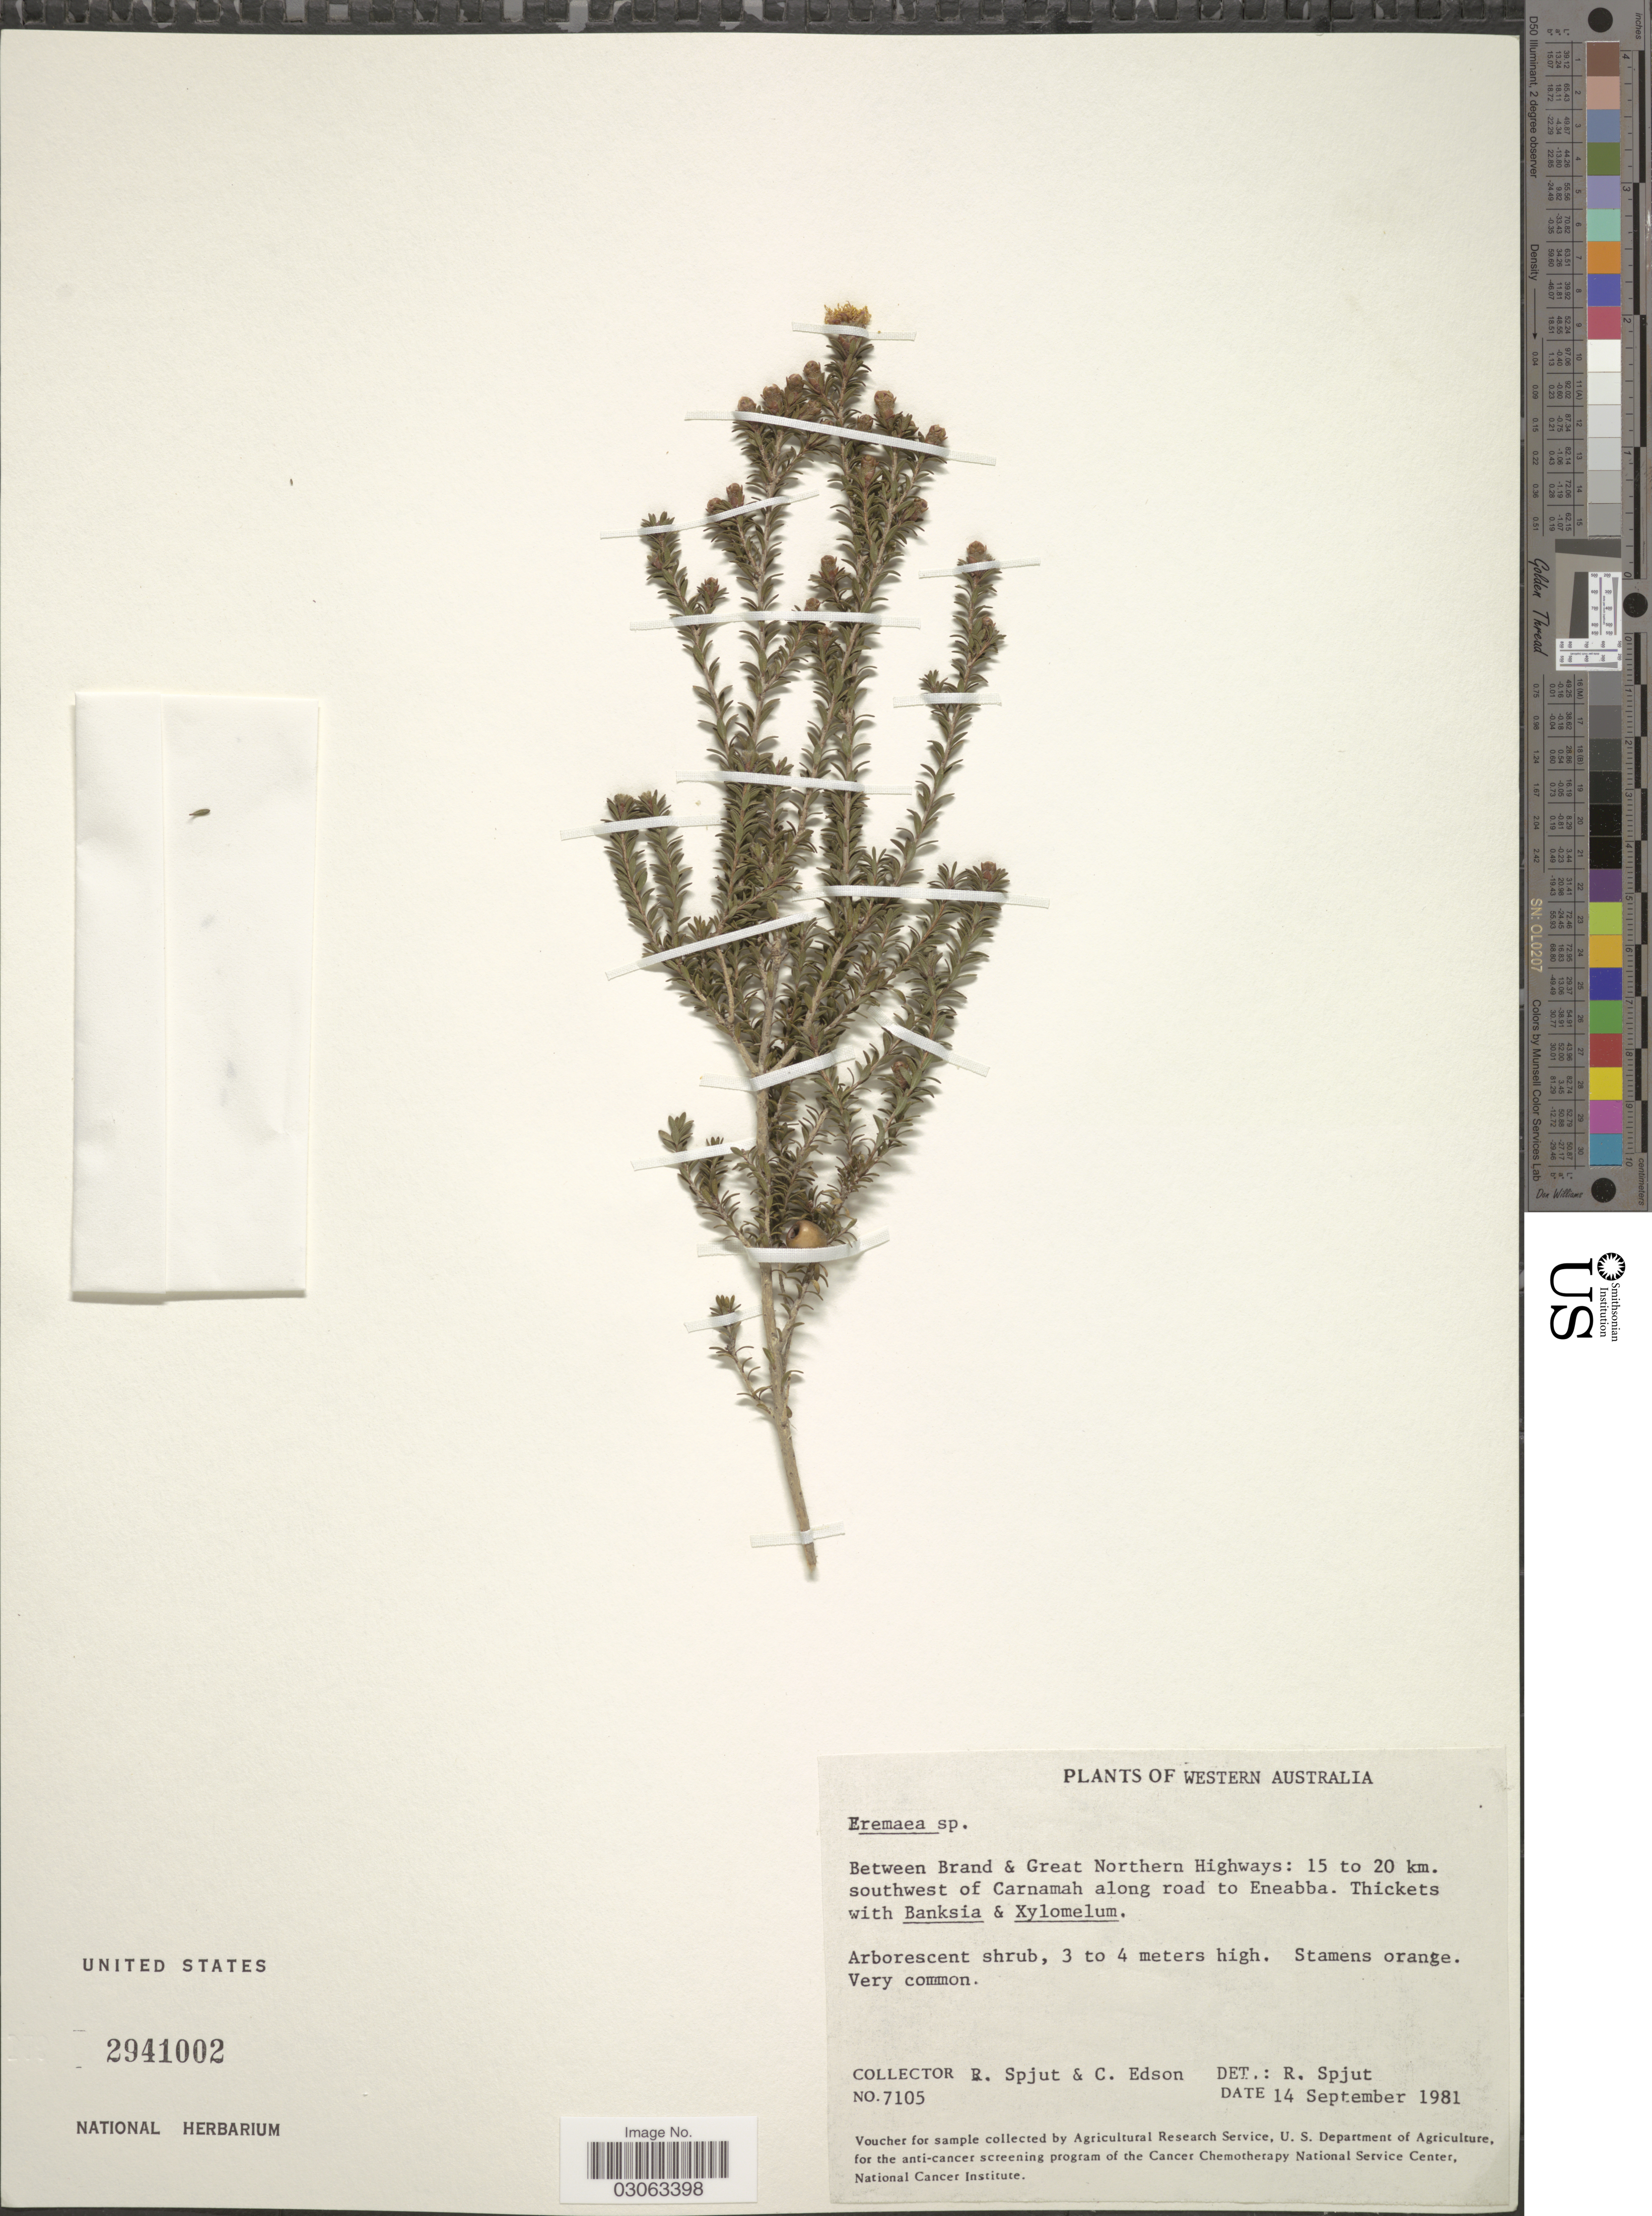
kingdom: Plantae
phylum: Tracheophyta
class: Magnoliopsida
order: Myrtales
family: Myrtaceae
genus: Eremaea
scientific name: Eremaea sp.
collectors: R. Spjut & C. Edson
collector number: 7105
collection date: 1981-09-14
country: Australia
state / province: Western Australia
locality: Between Brand & Great Northern Highway: 15 to 20 km. southwest of Carnamah along road to Eneabba.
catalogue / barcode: US 2941002